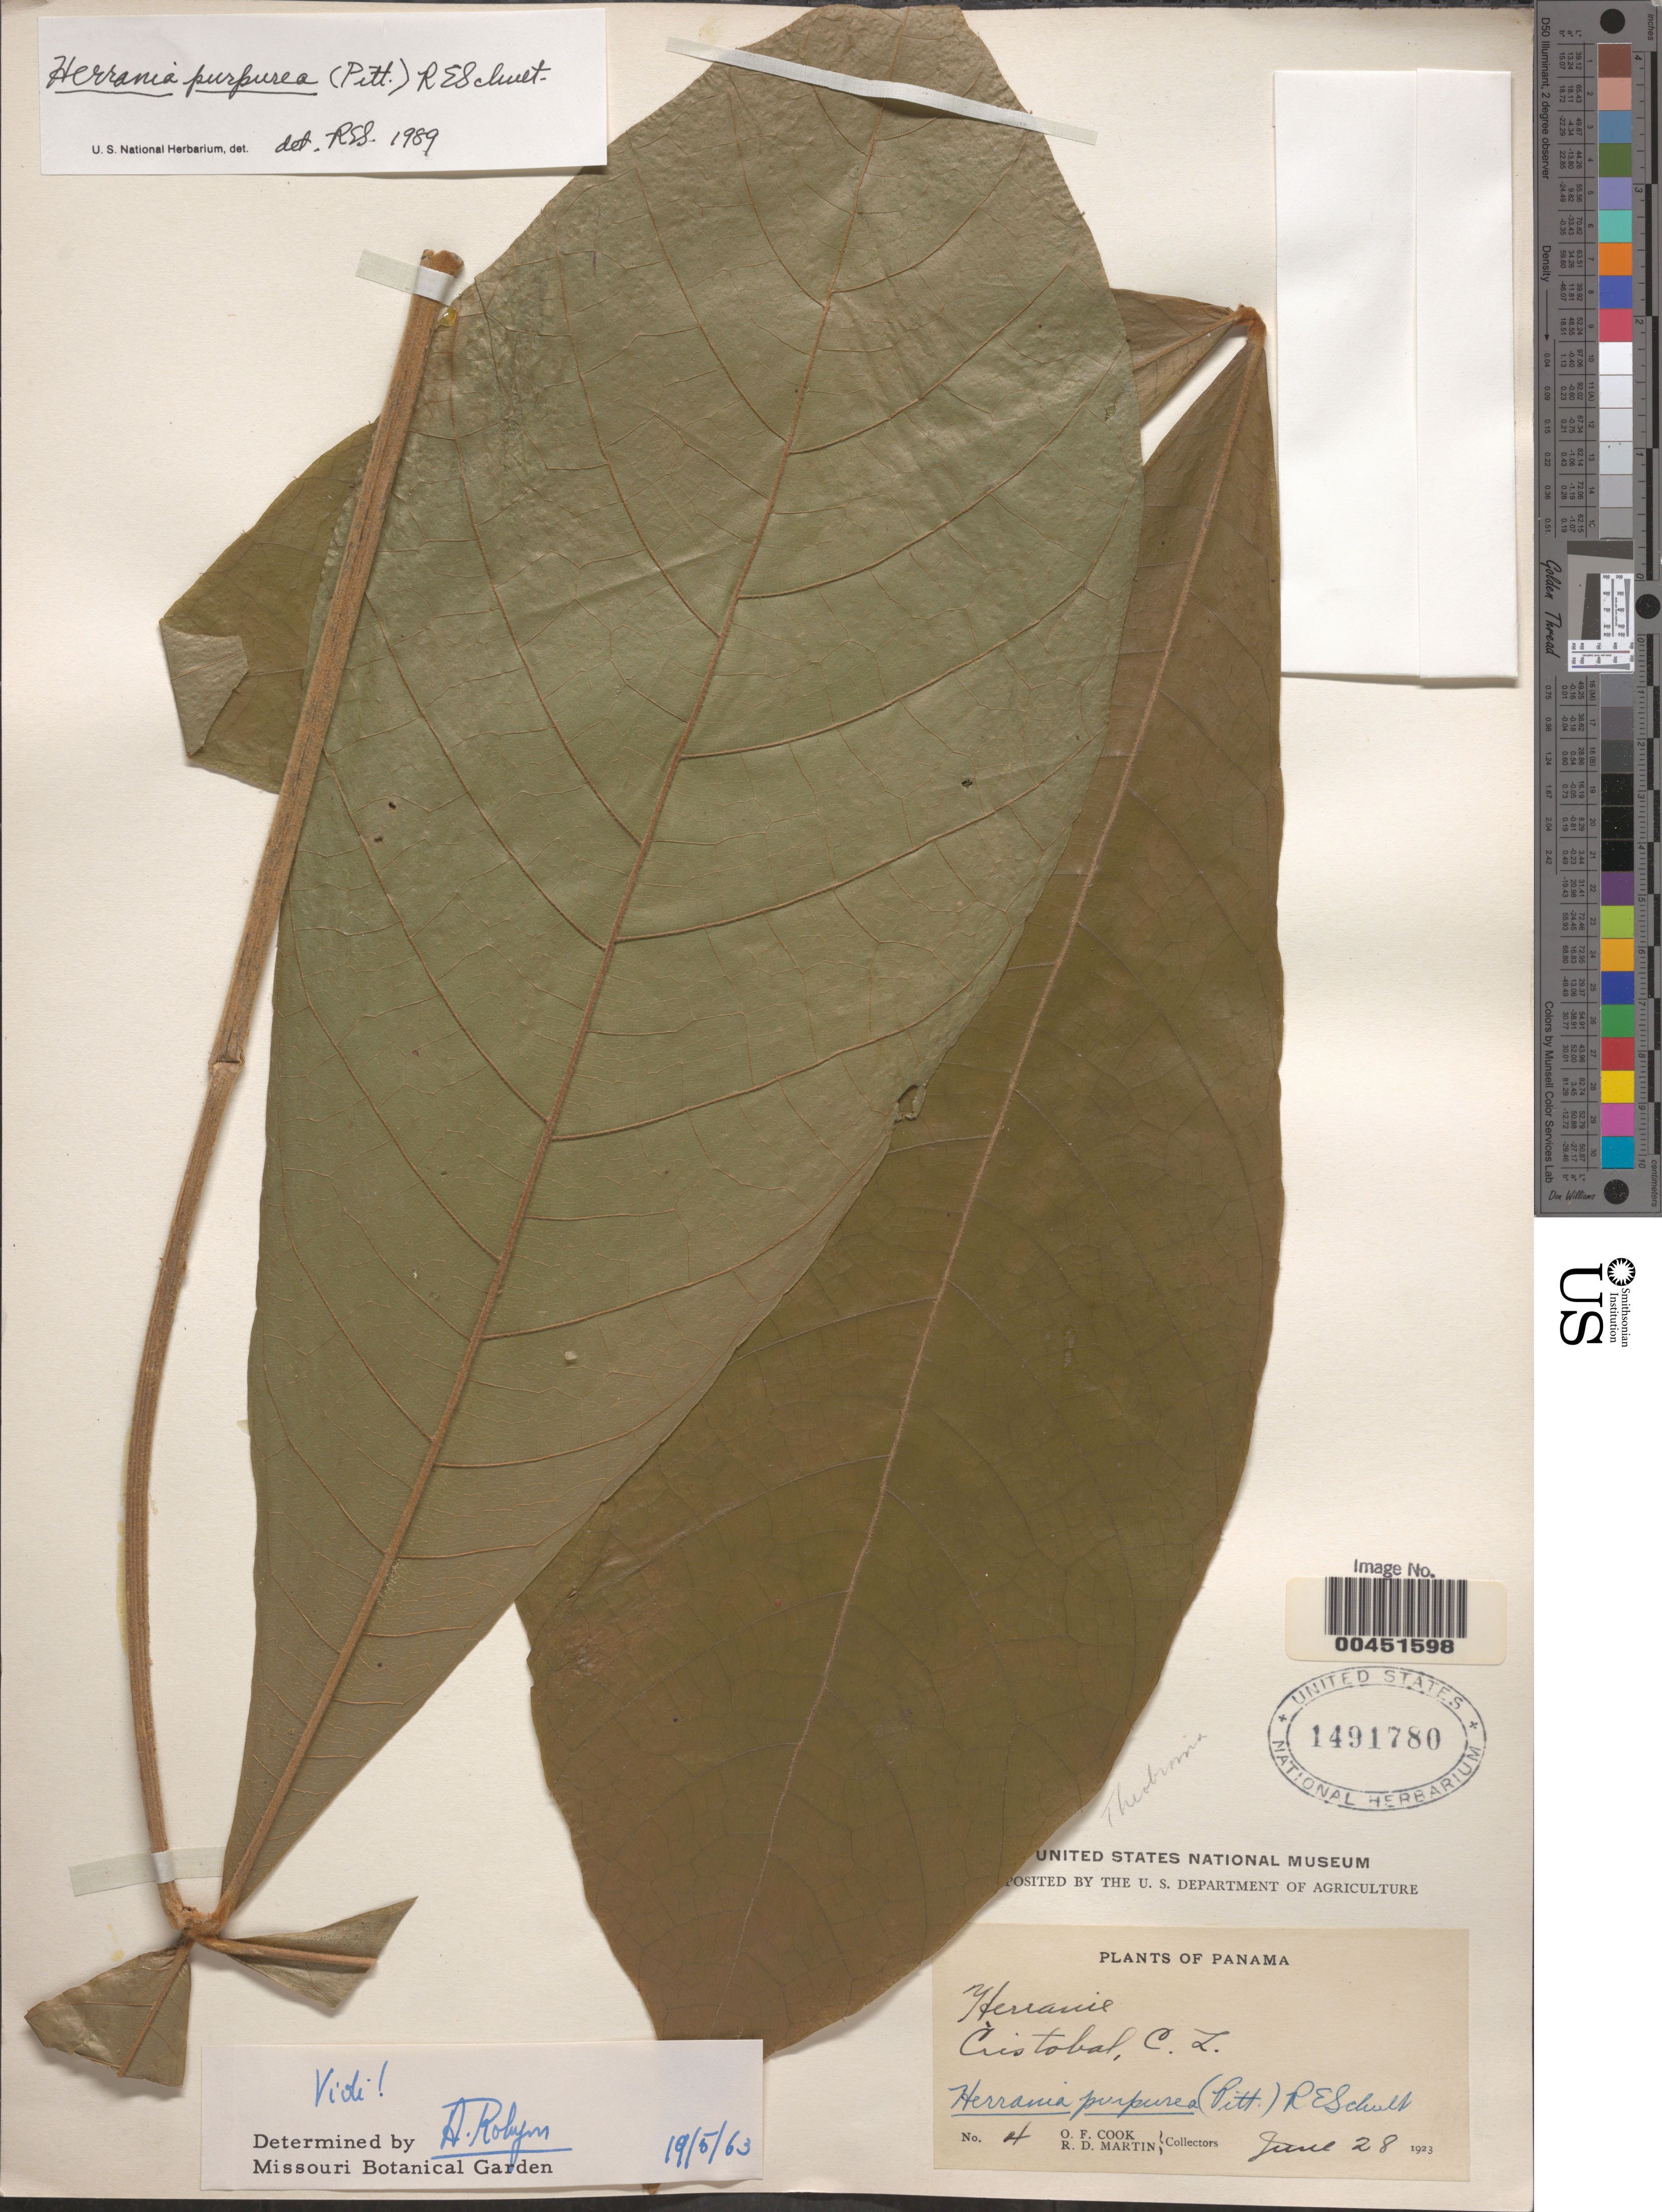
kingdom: Plantae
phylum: Tracheophyta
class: Magnoliopsida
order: Malvales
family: Malvaceae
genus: Theobroma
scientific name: Theobroma purpureum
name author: Pittier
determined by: Dorr, L. J., (BOT), Smithsonian Institution - National Museum of Natural History (UNITED STATES)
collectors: O. F. Cook & R. D. Martin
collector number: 4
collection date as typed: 28 Jun 1923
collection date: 1923-06-28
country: Panama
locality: Cristobal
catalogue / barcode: US 1491780